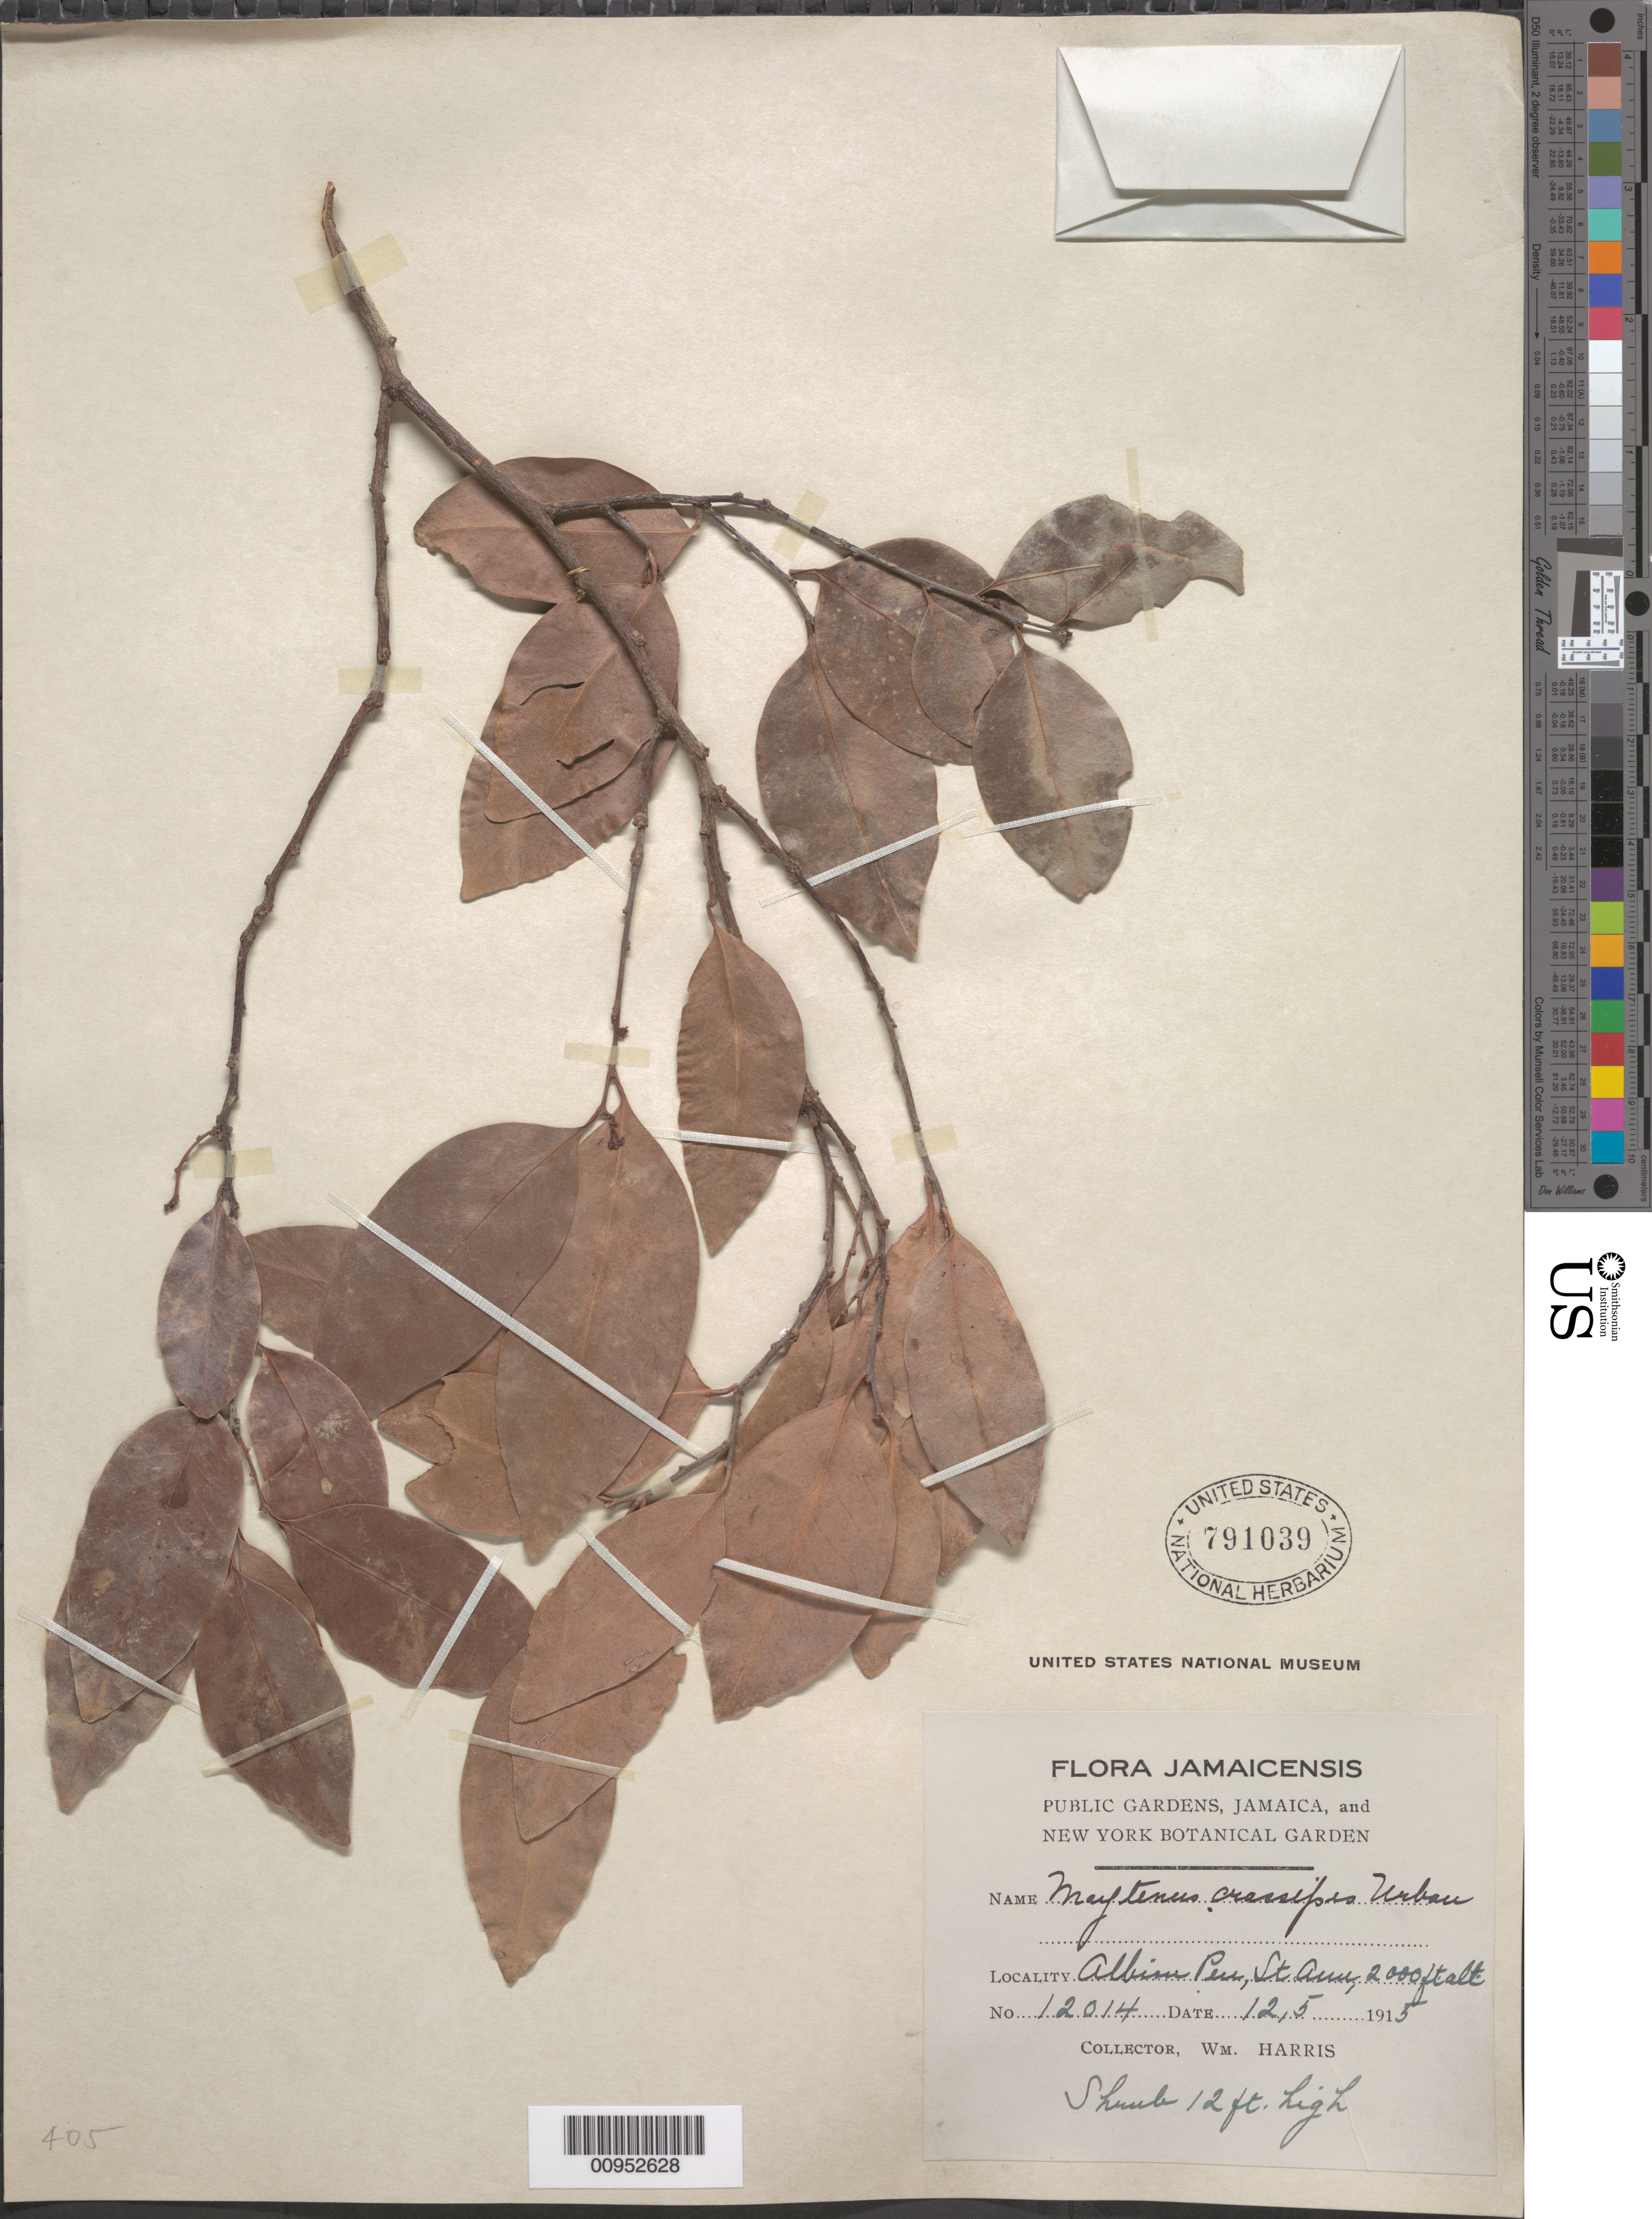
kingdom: Plantae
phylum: Tracheophyta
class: Magnoliopsida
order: Celastrales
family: Celastraceae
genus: Maytenus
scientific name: Maytenus crassipes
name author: Urb.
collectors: W. H. Harris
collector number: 12014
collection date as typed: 12 May 1915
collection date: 1915-05-12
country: Jamaica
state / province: Saint Ann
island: Jamaica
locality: Albian Pen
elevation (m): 610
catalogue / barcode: US 791039